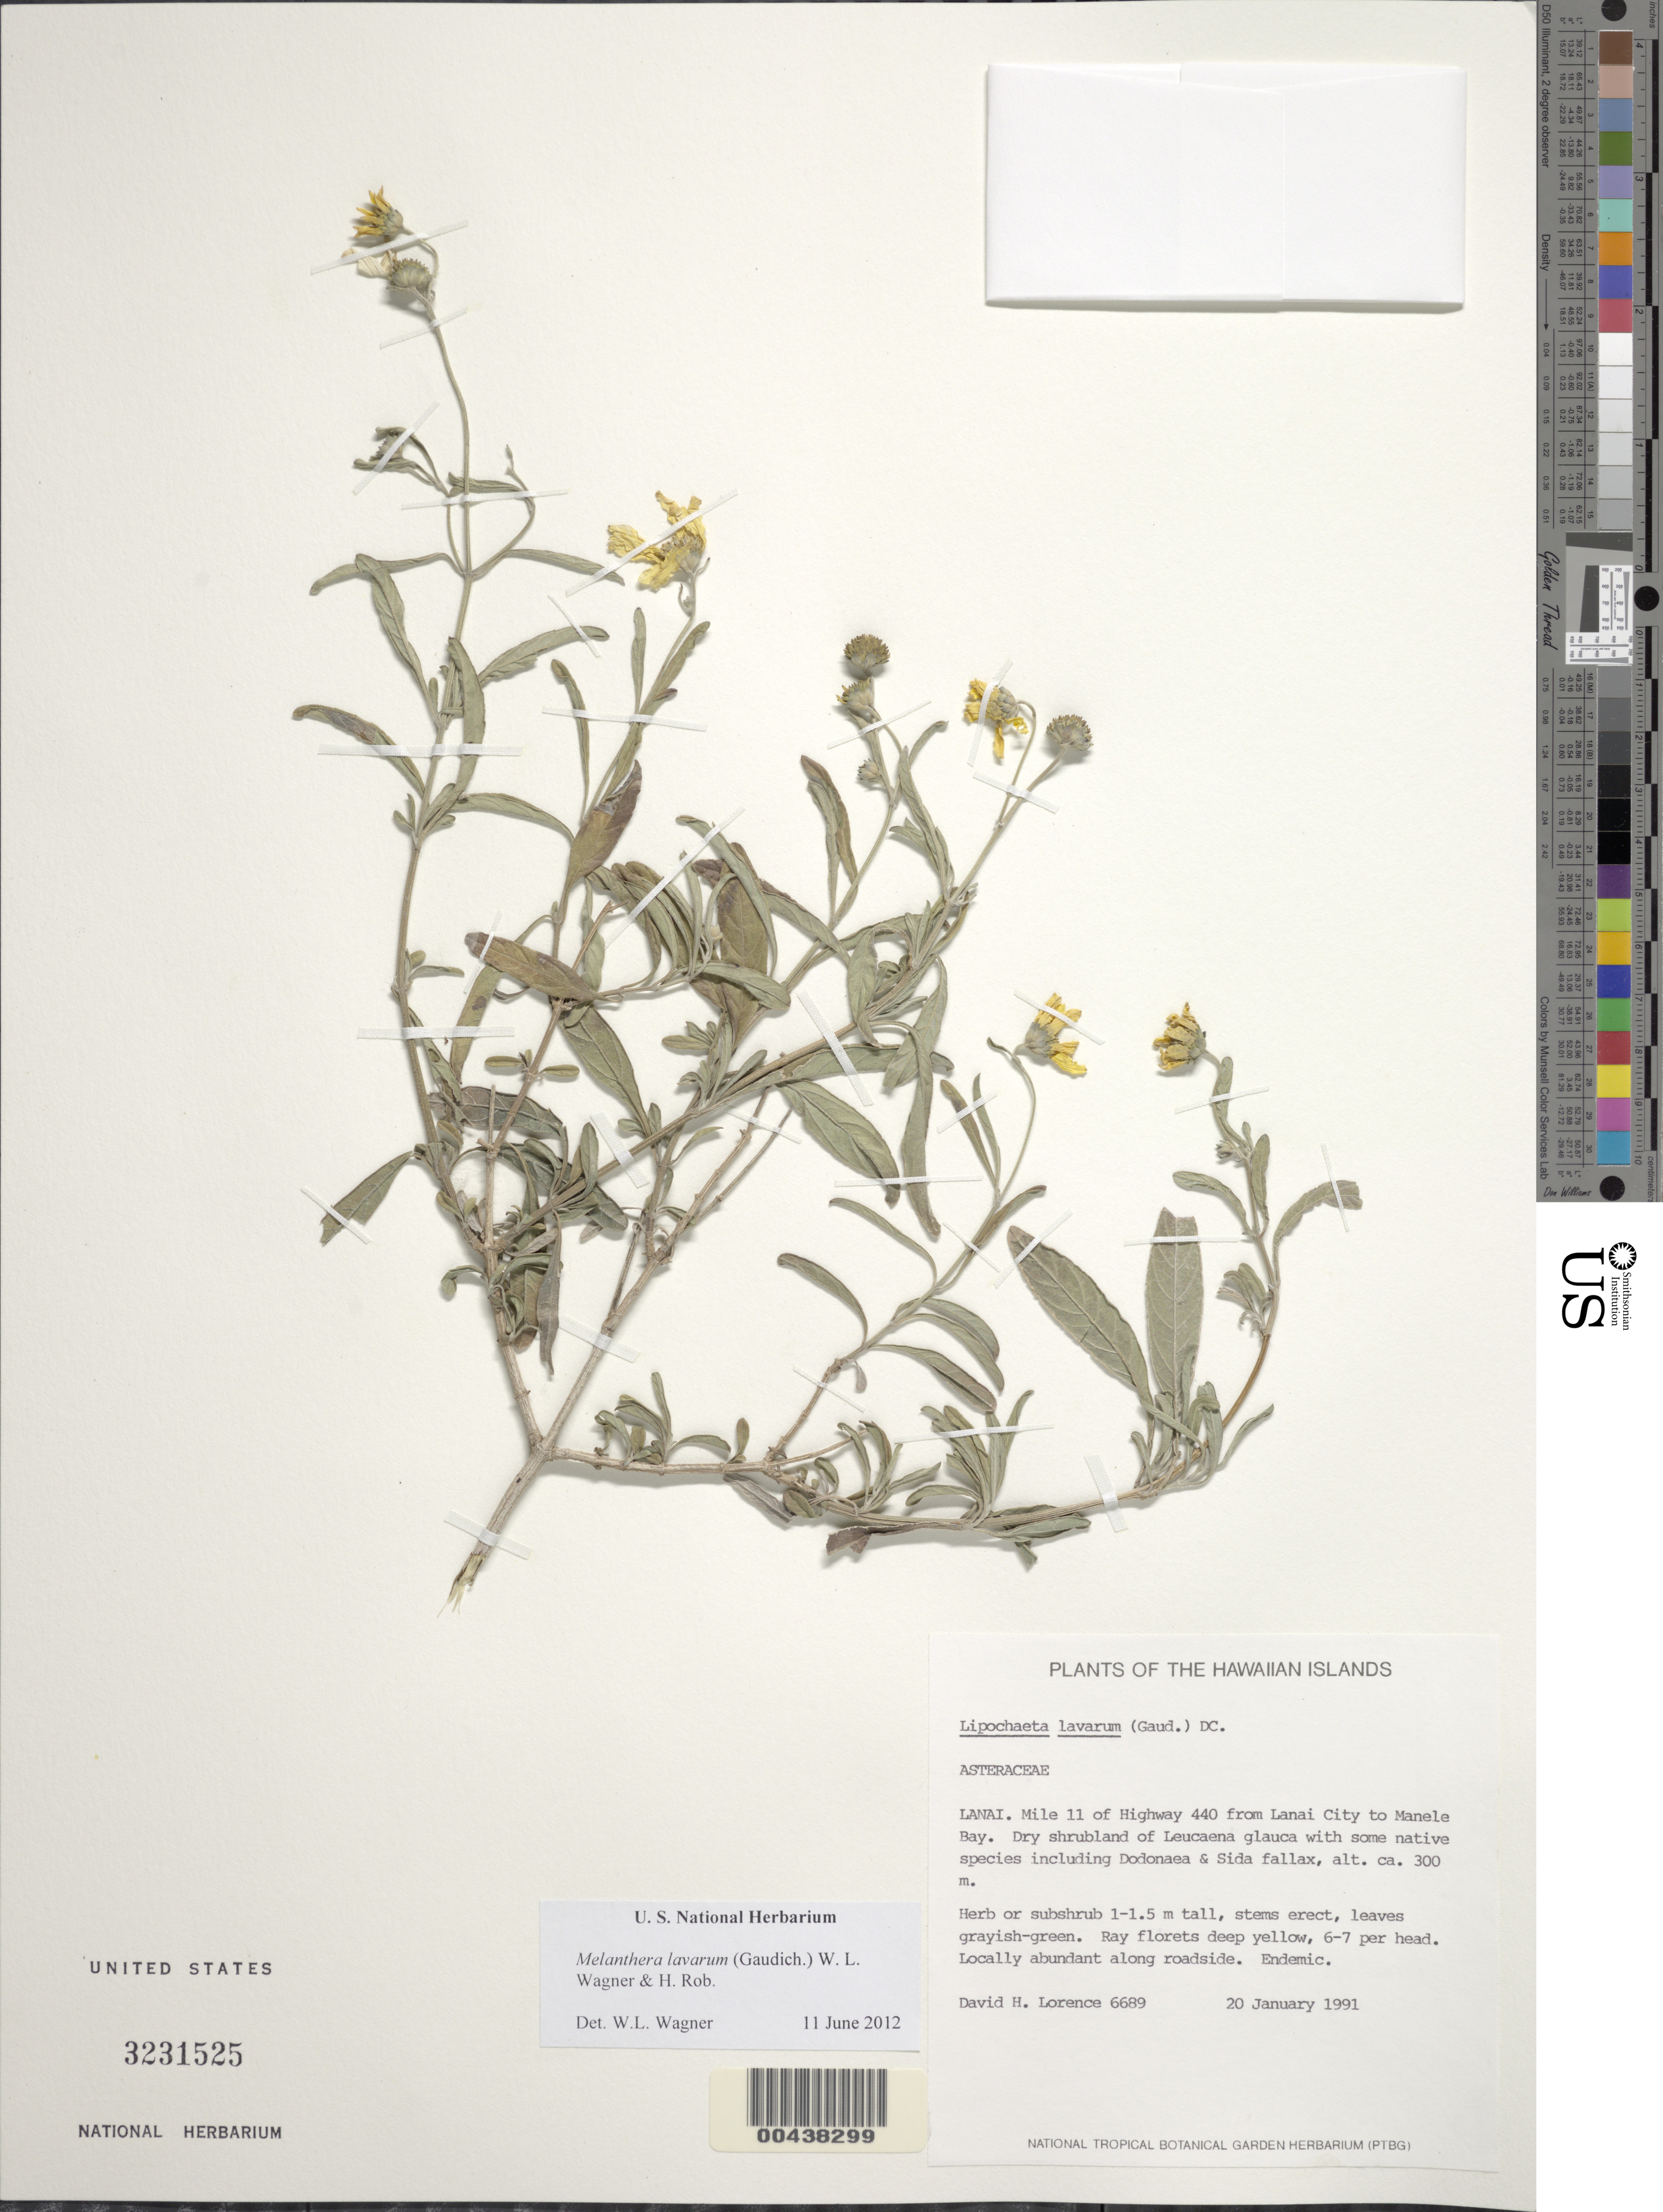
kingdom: Plantae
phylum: Tracheophyta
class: Magnoliopsida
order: Asterales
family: Asteraceae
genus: Wollastonia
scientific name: Wollastonia lavarum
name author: (Gaudich.) Orchard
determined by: Wagner, W. L., (BOT), Smithsonian Institution - National Museum of Natural History (UNITED STATES)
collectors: D. Lorence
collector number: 6689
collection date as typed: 20 Jan 1991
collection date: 1991-01-20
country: United States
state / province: Hawaii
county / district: Maui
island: Lana'i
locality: Mile 11 of Highway 440 from Lanai City to Manele Bay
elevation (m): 300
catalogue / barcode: US 3231525